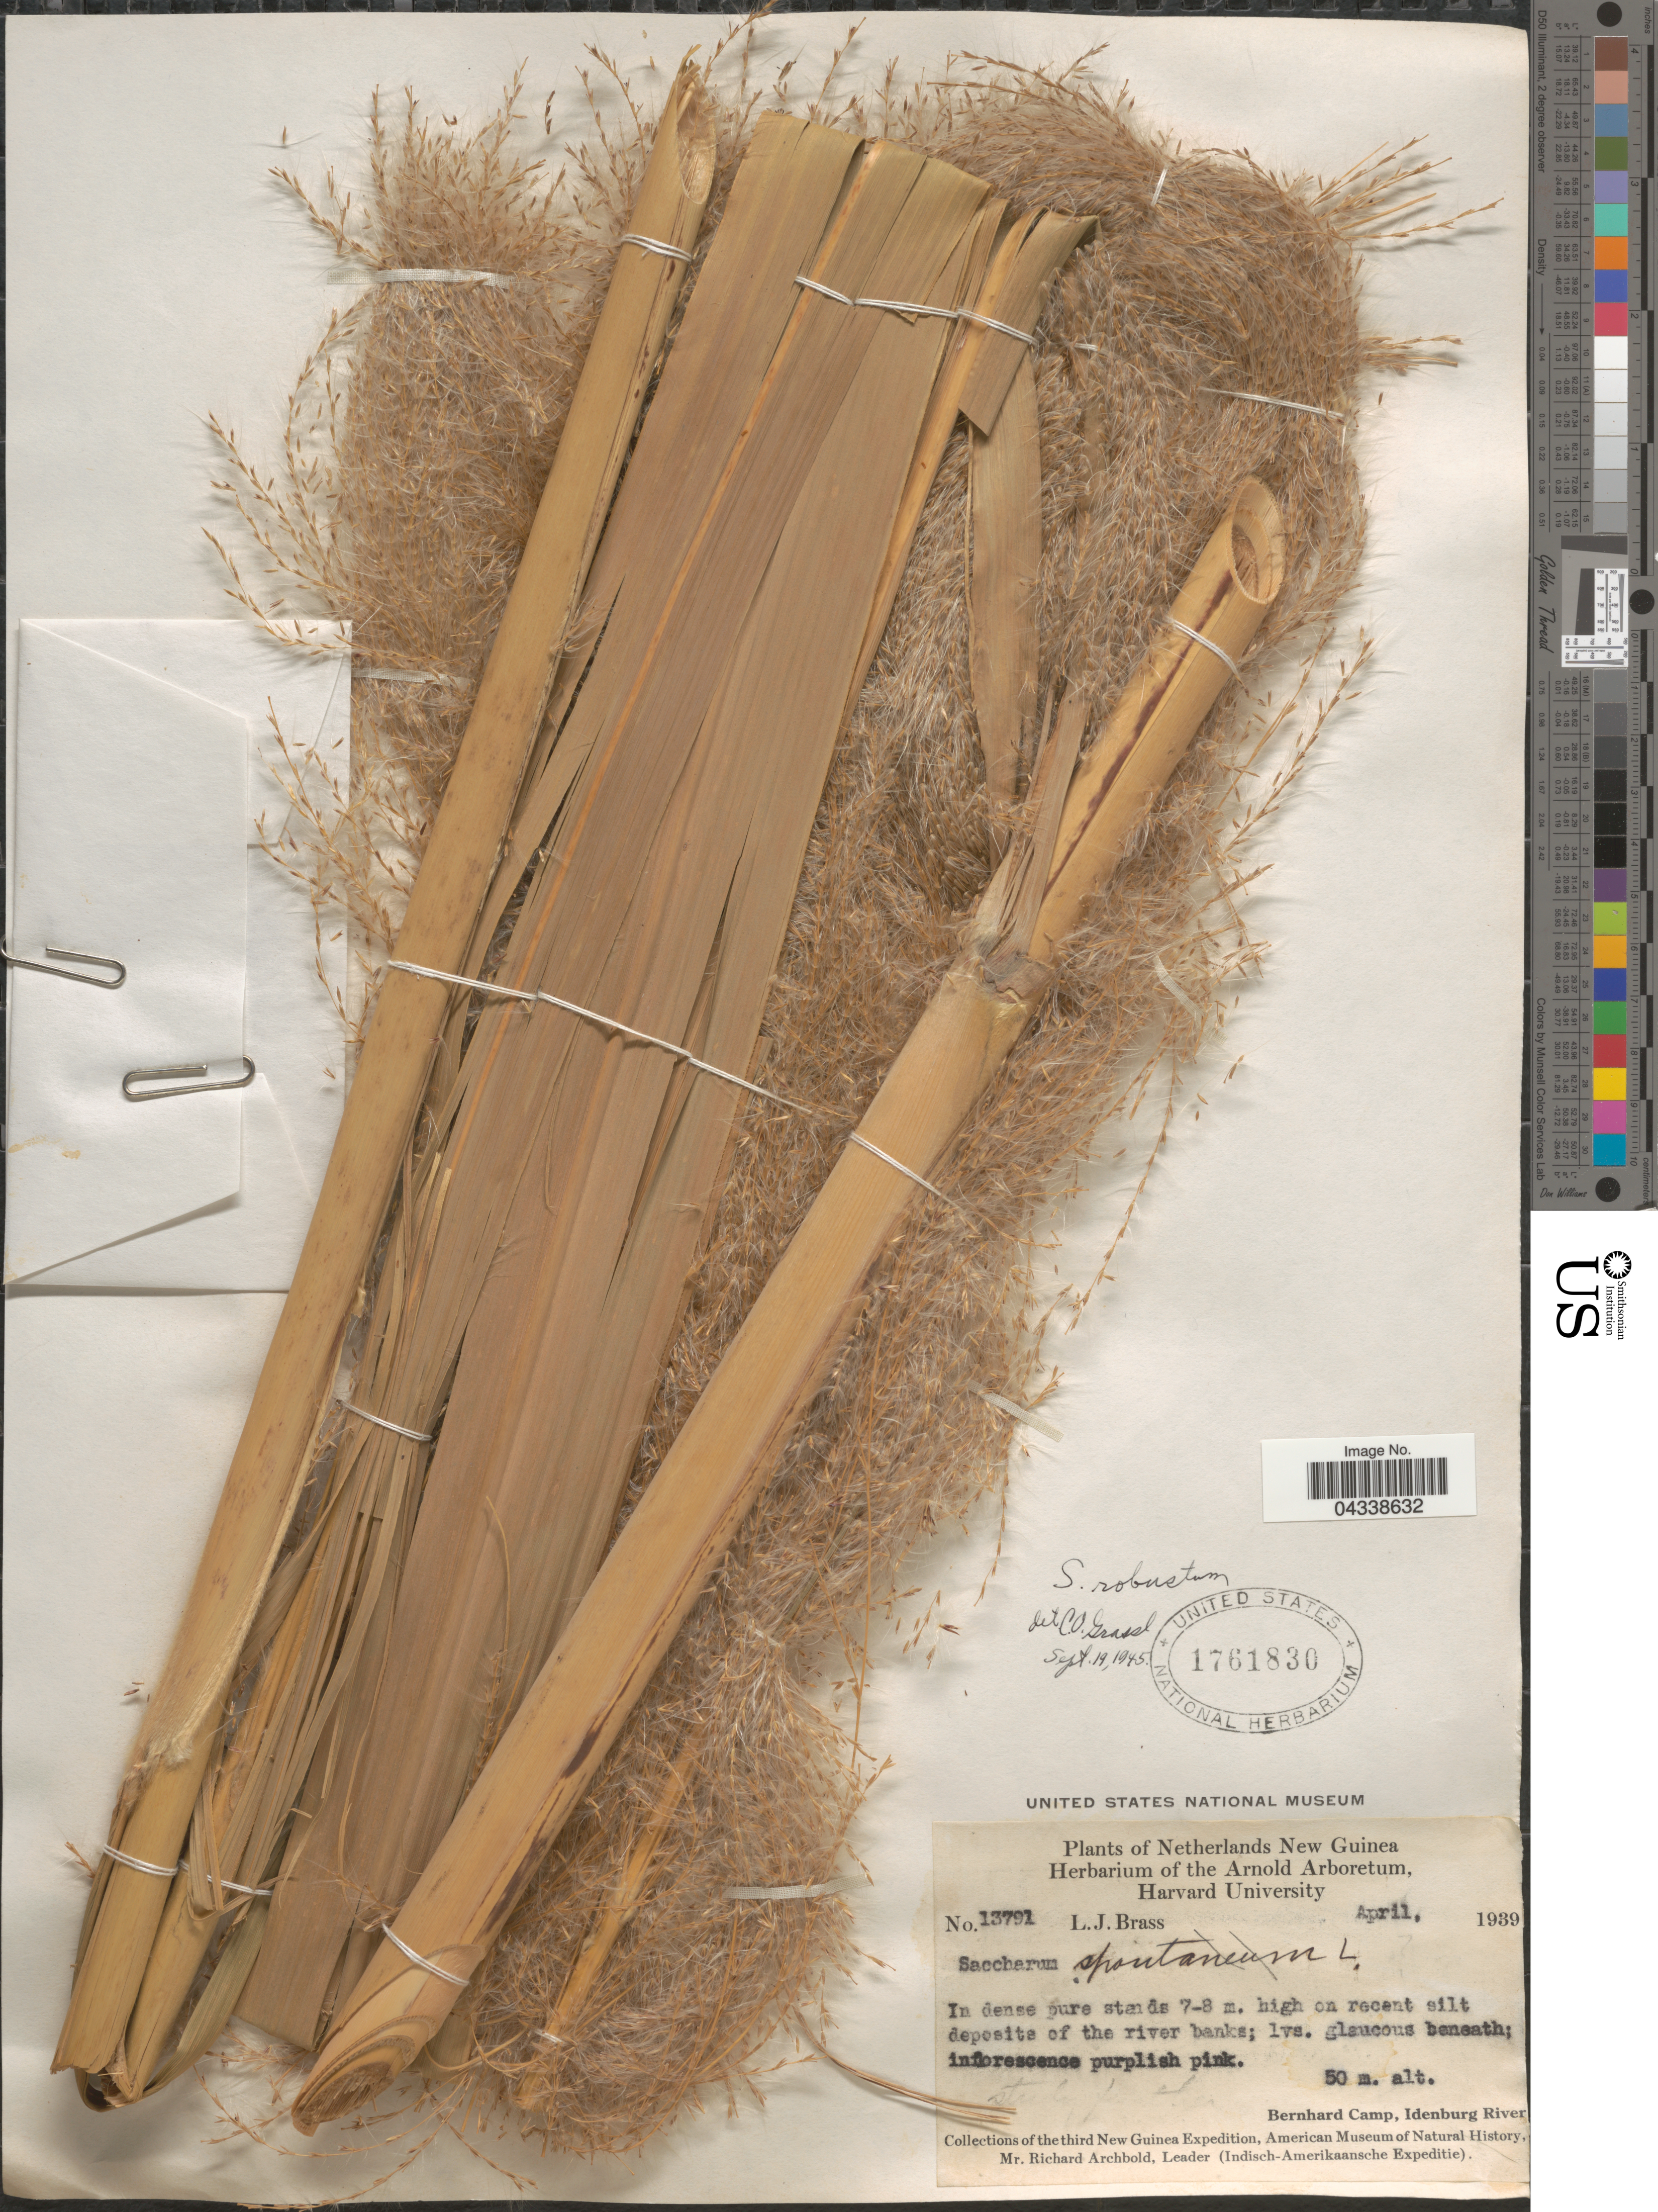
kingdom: Plantae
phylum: Tracheophyta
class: Liliopsida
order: Poales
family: Poaceae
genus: Saccharum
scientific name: Saccharum robustum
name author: Brandes & Jeswiet ex Grassl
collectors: L. J. Brass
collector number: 13791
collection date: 1939-04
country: Indonesia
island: New Guinea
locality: Netherlands New Guinea. Bernhard Camp, Idenburg River. The third New Guinea Expedition. (Indisch-Amerikaansche Expeditie).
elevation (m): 50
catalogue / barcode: US 1761830